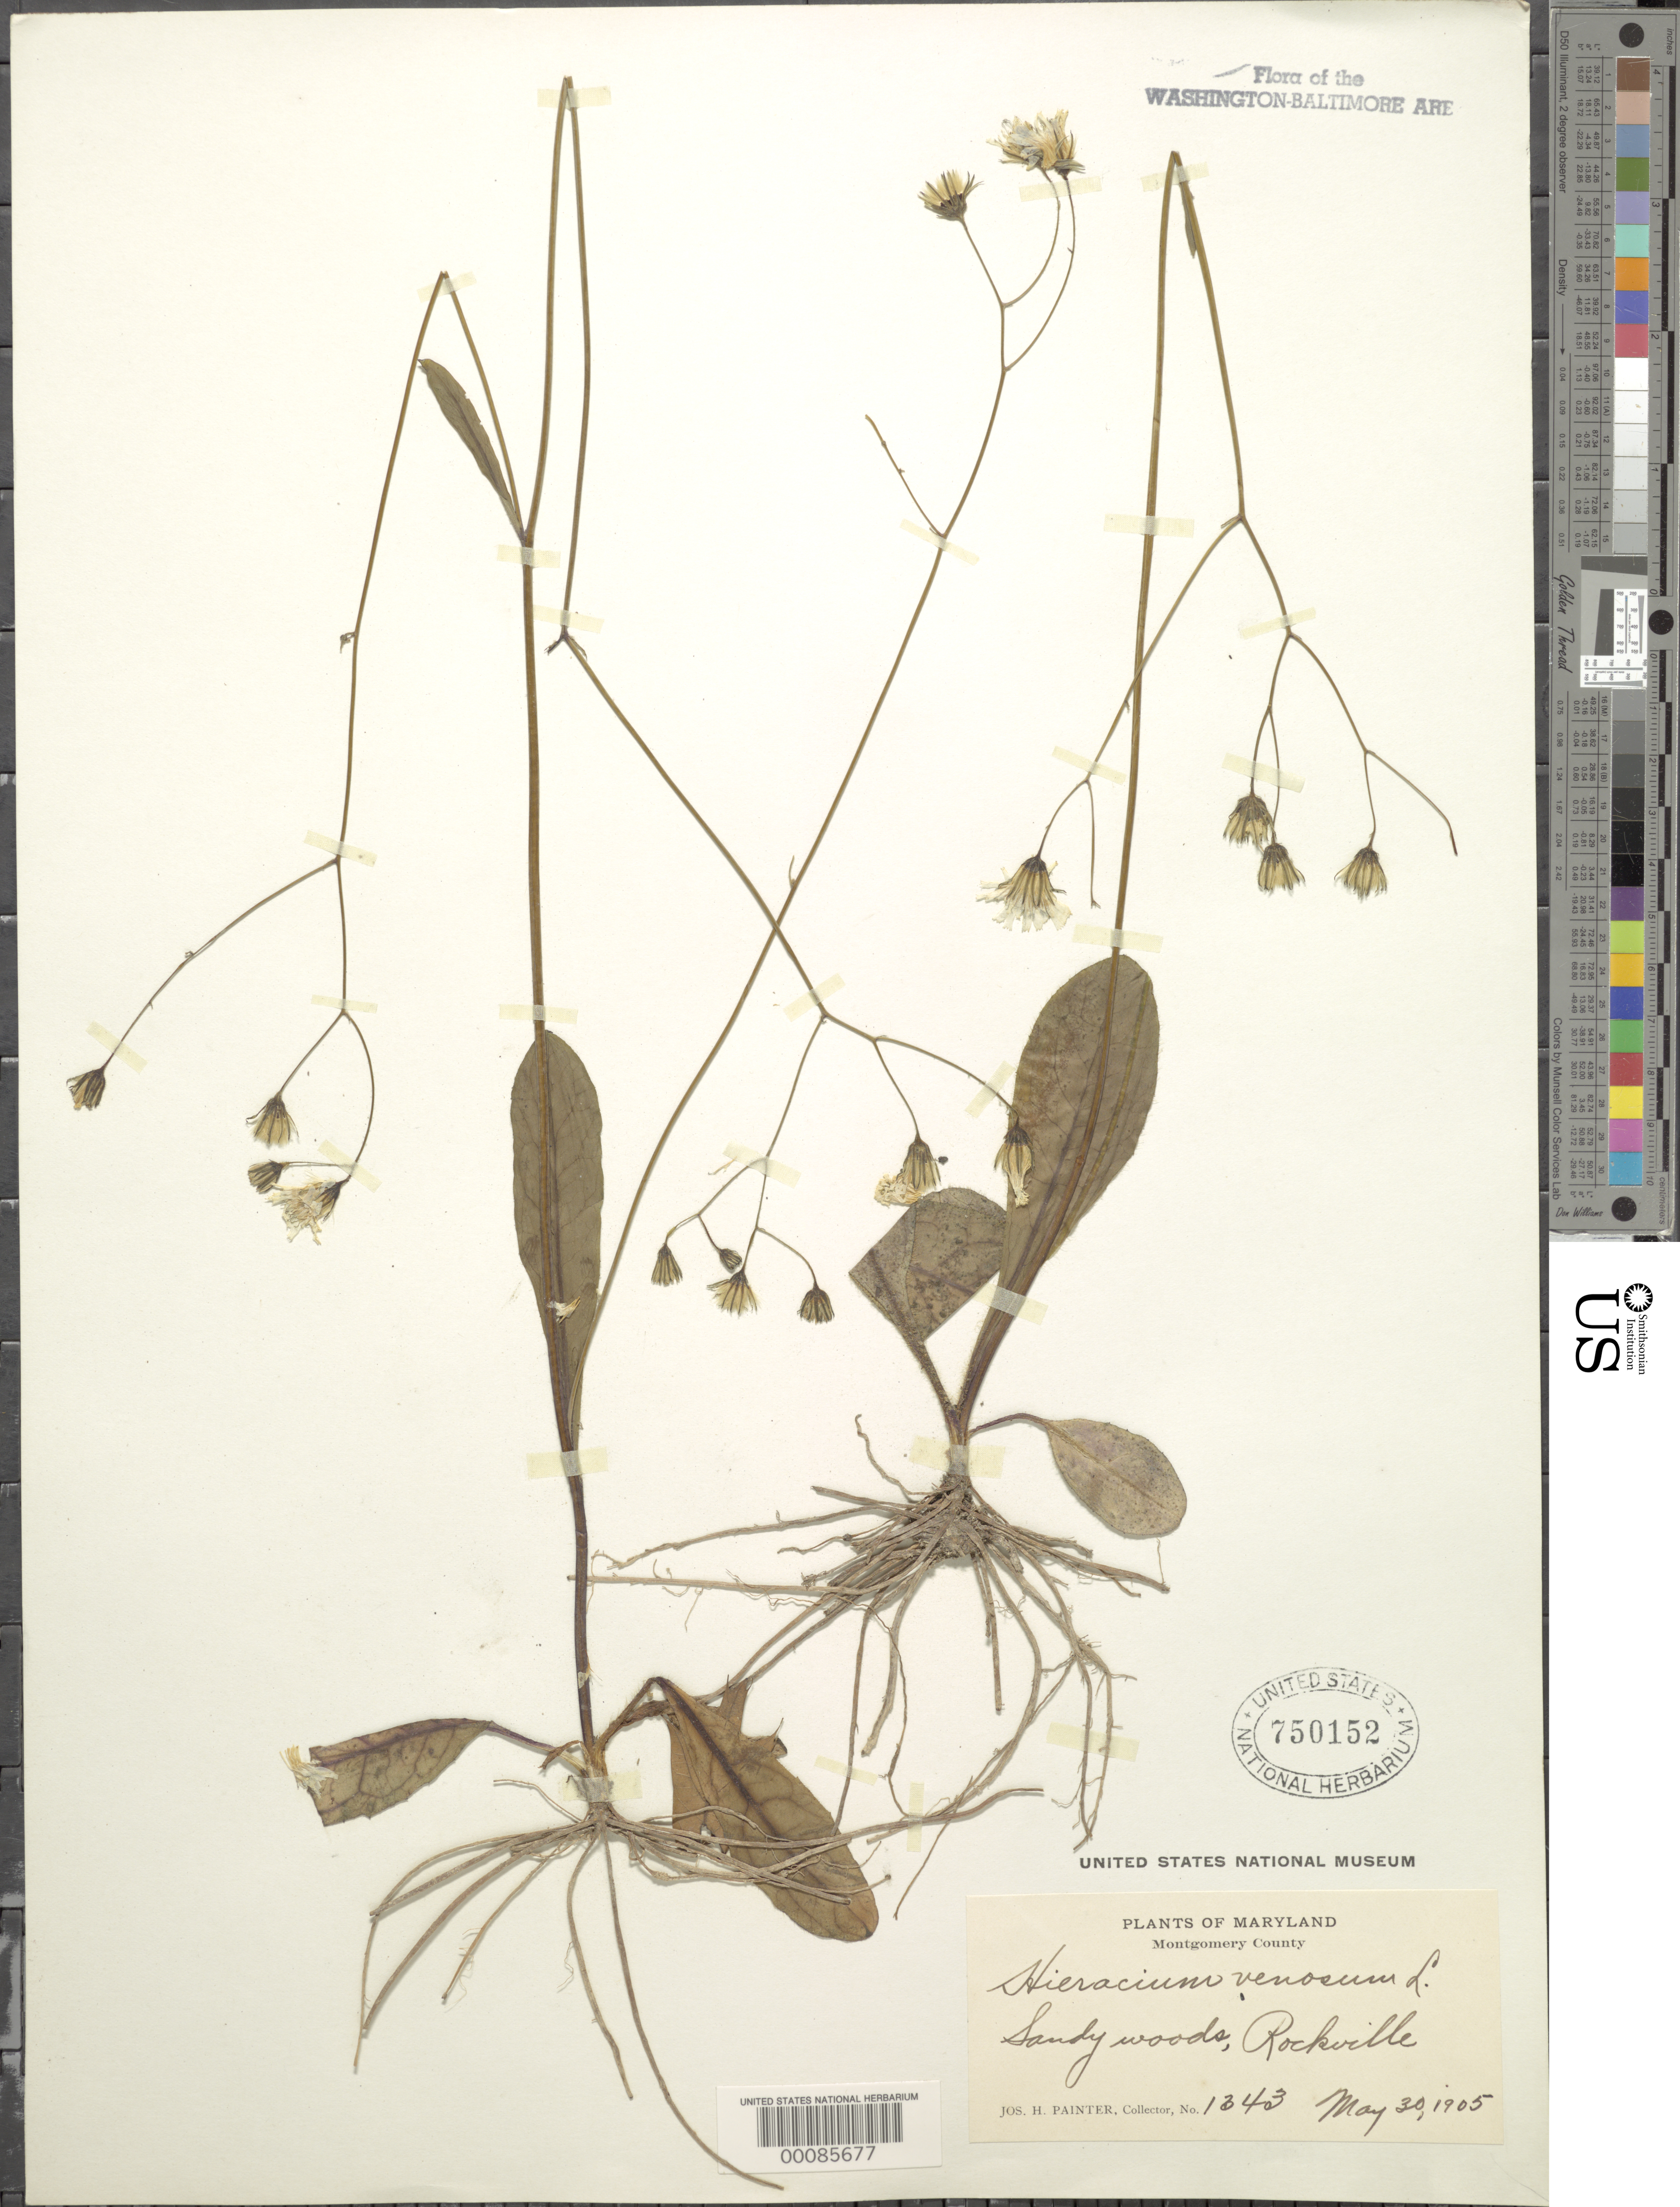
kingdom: Plantae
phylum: Tracheophyta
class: Magnoliopsida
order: Asterales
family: Asteraceae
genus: Hieracium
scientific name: Hieracium venosum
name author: L.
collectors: J. H. Painter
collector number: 1343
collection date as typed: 30 May 1905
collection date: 1905-05-30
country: United States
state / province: Maryland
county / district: Montgomery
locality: Rockville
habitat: Sandy woods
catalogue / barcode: US 750152